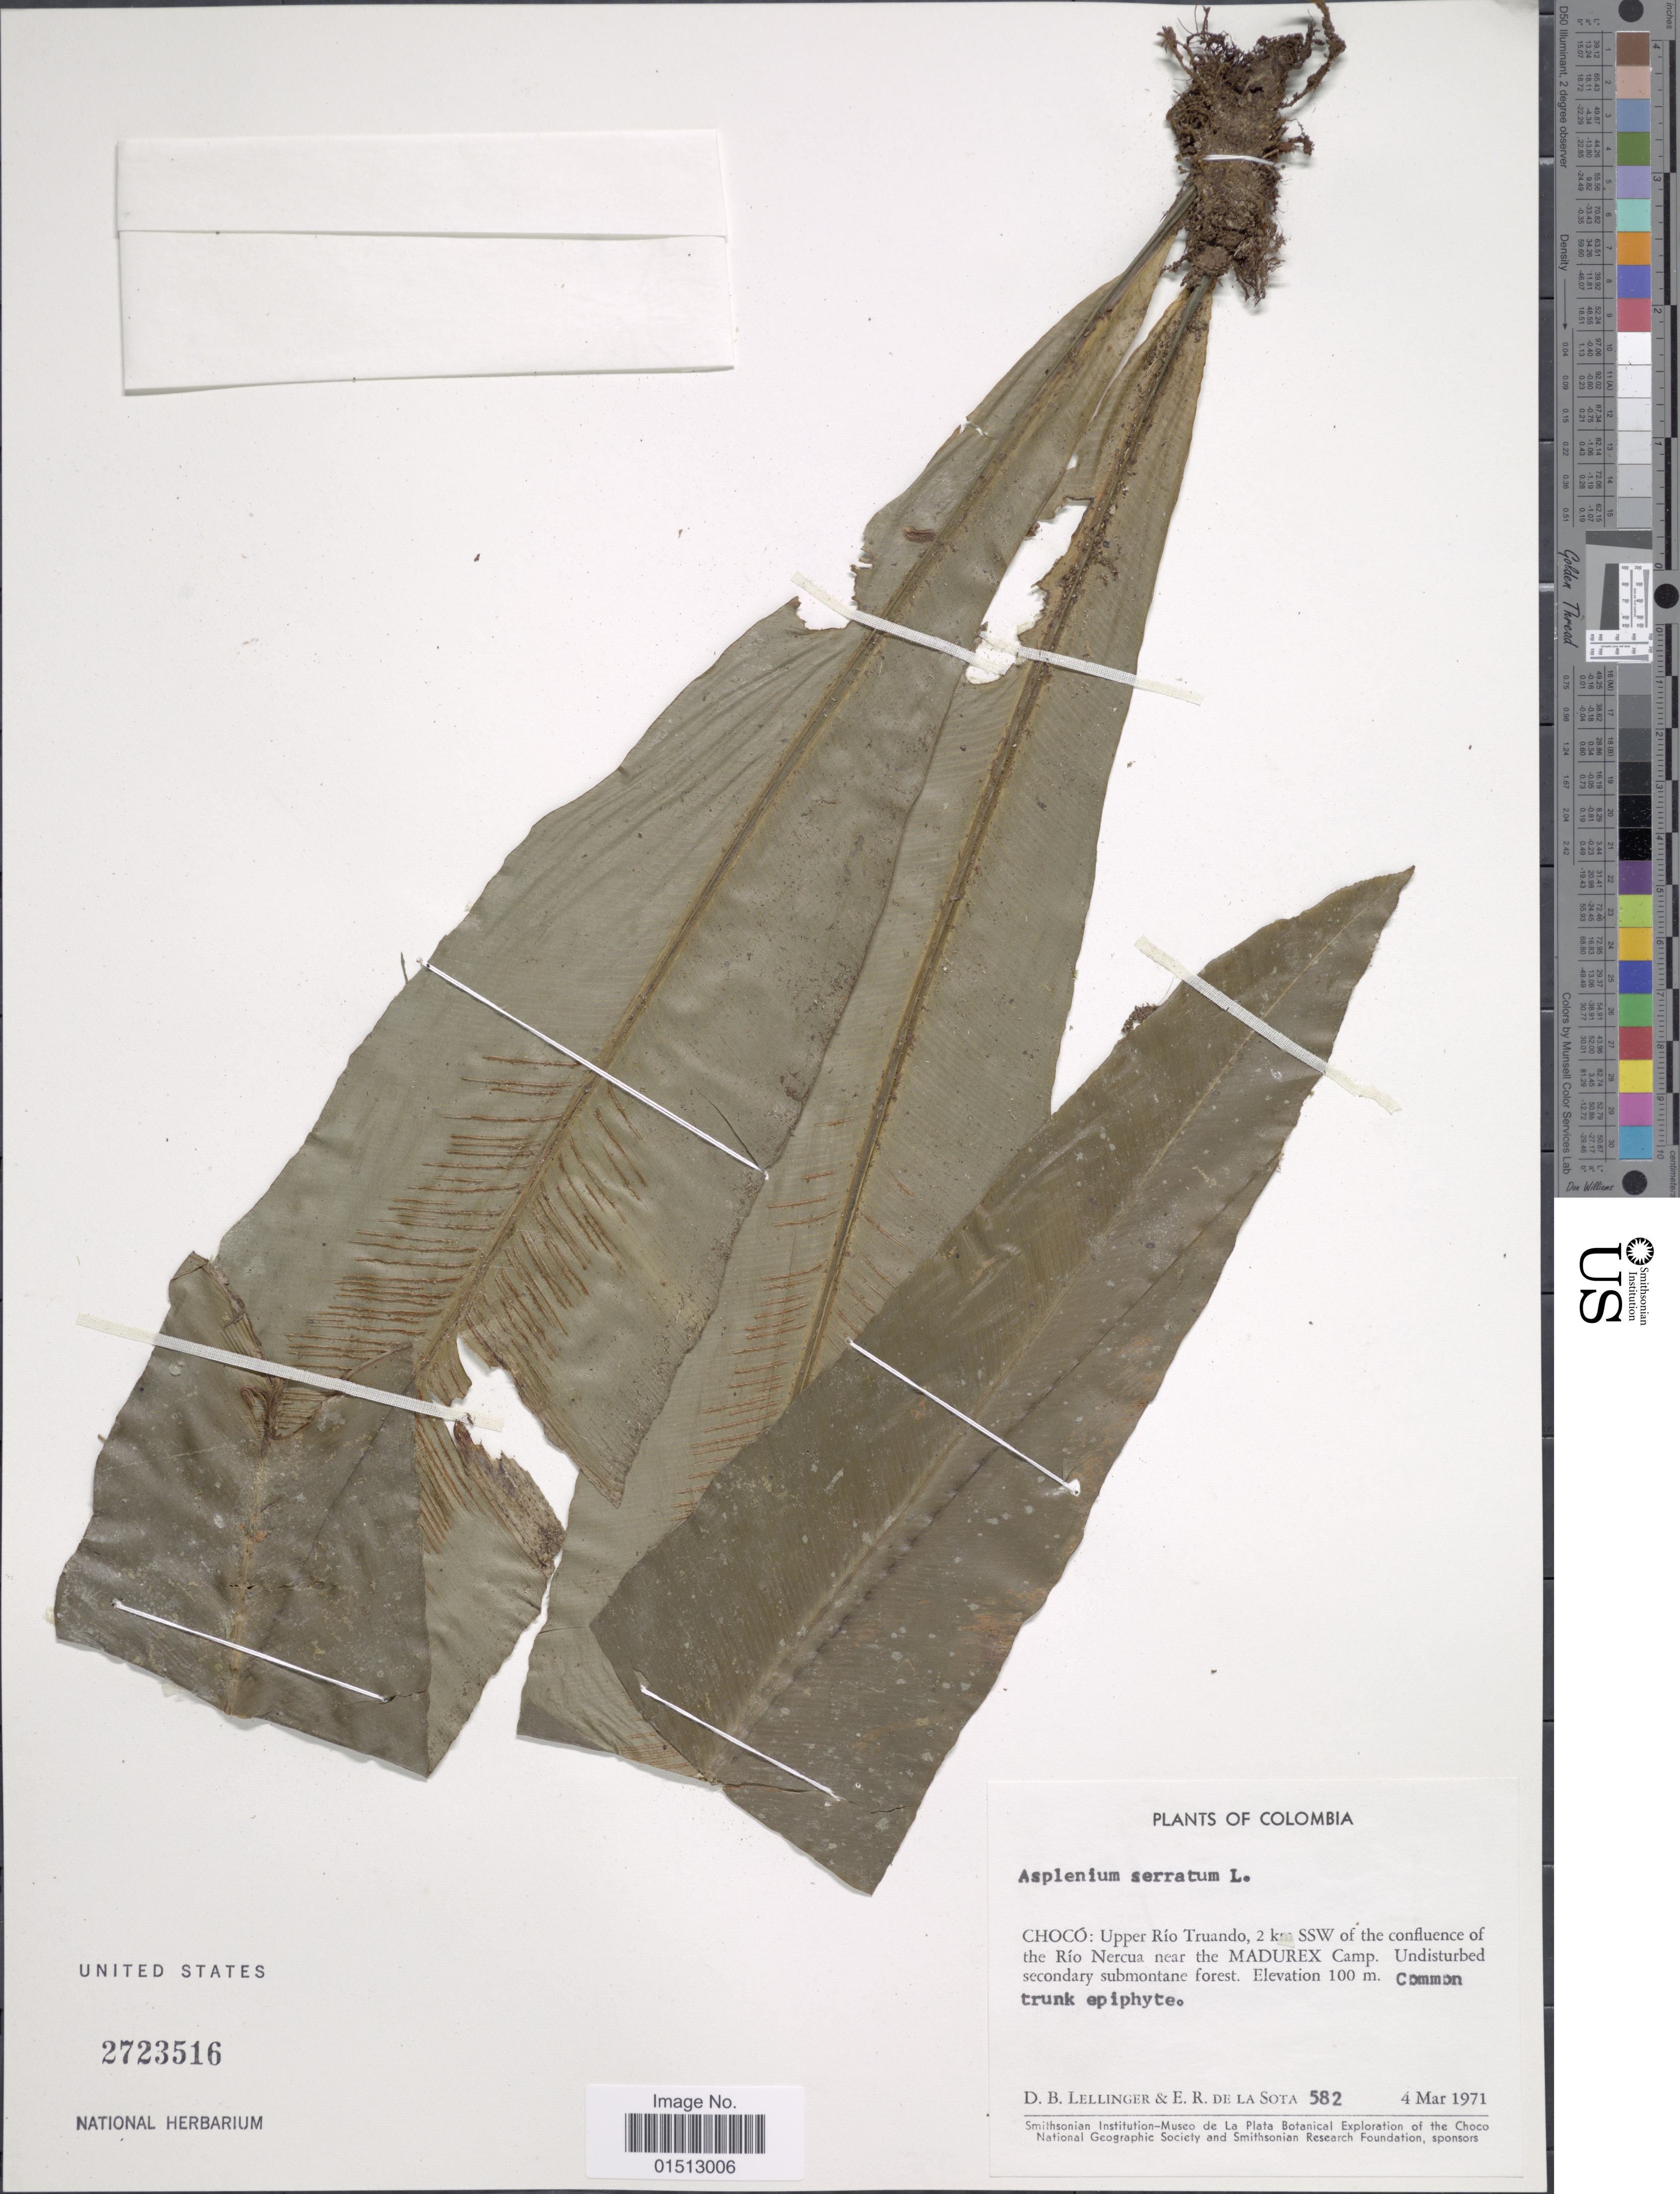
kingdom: Plantae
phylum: Tracheophyta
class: Polypodiopsida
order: Polypodiales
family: Aspleniaceae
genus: Asplenium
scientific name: Asplenium serratum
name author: L.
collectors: D. B. Lellinger & E. R. de la Sota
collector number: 582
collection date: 1971-03-04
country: Colombia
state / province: Chocó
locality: Choco: upper Rio Truando, 2km SSW of the confluence of the Rio Nercua near the Madurex Camp. Colombia.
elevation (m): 100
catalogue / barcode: US 2723516